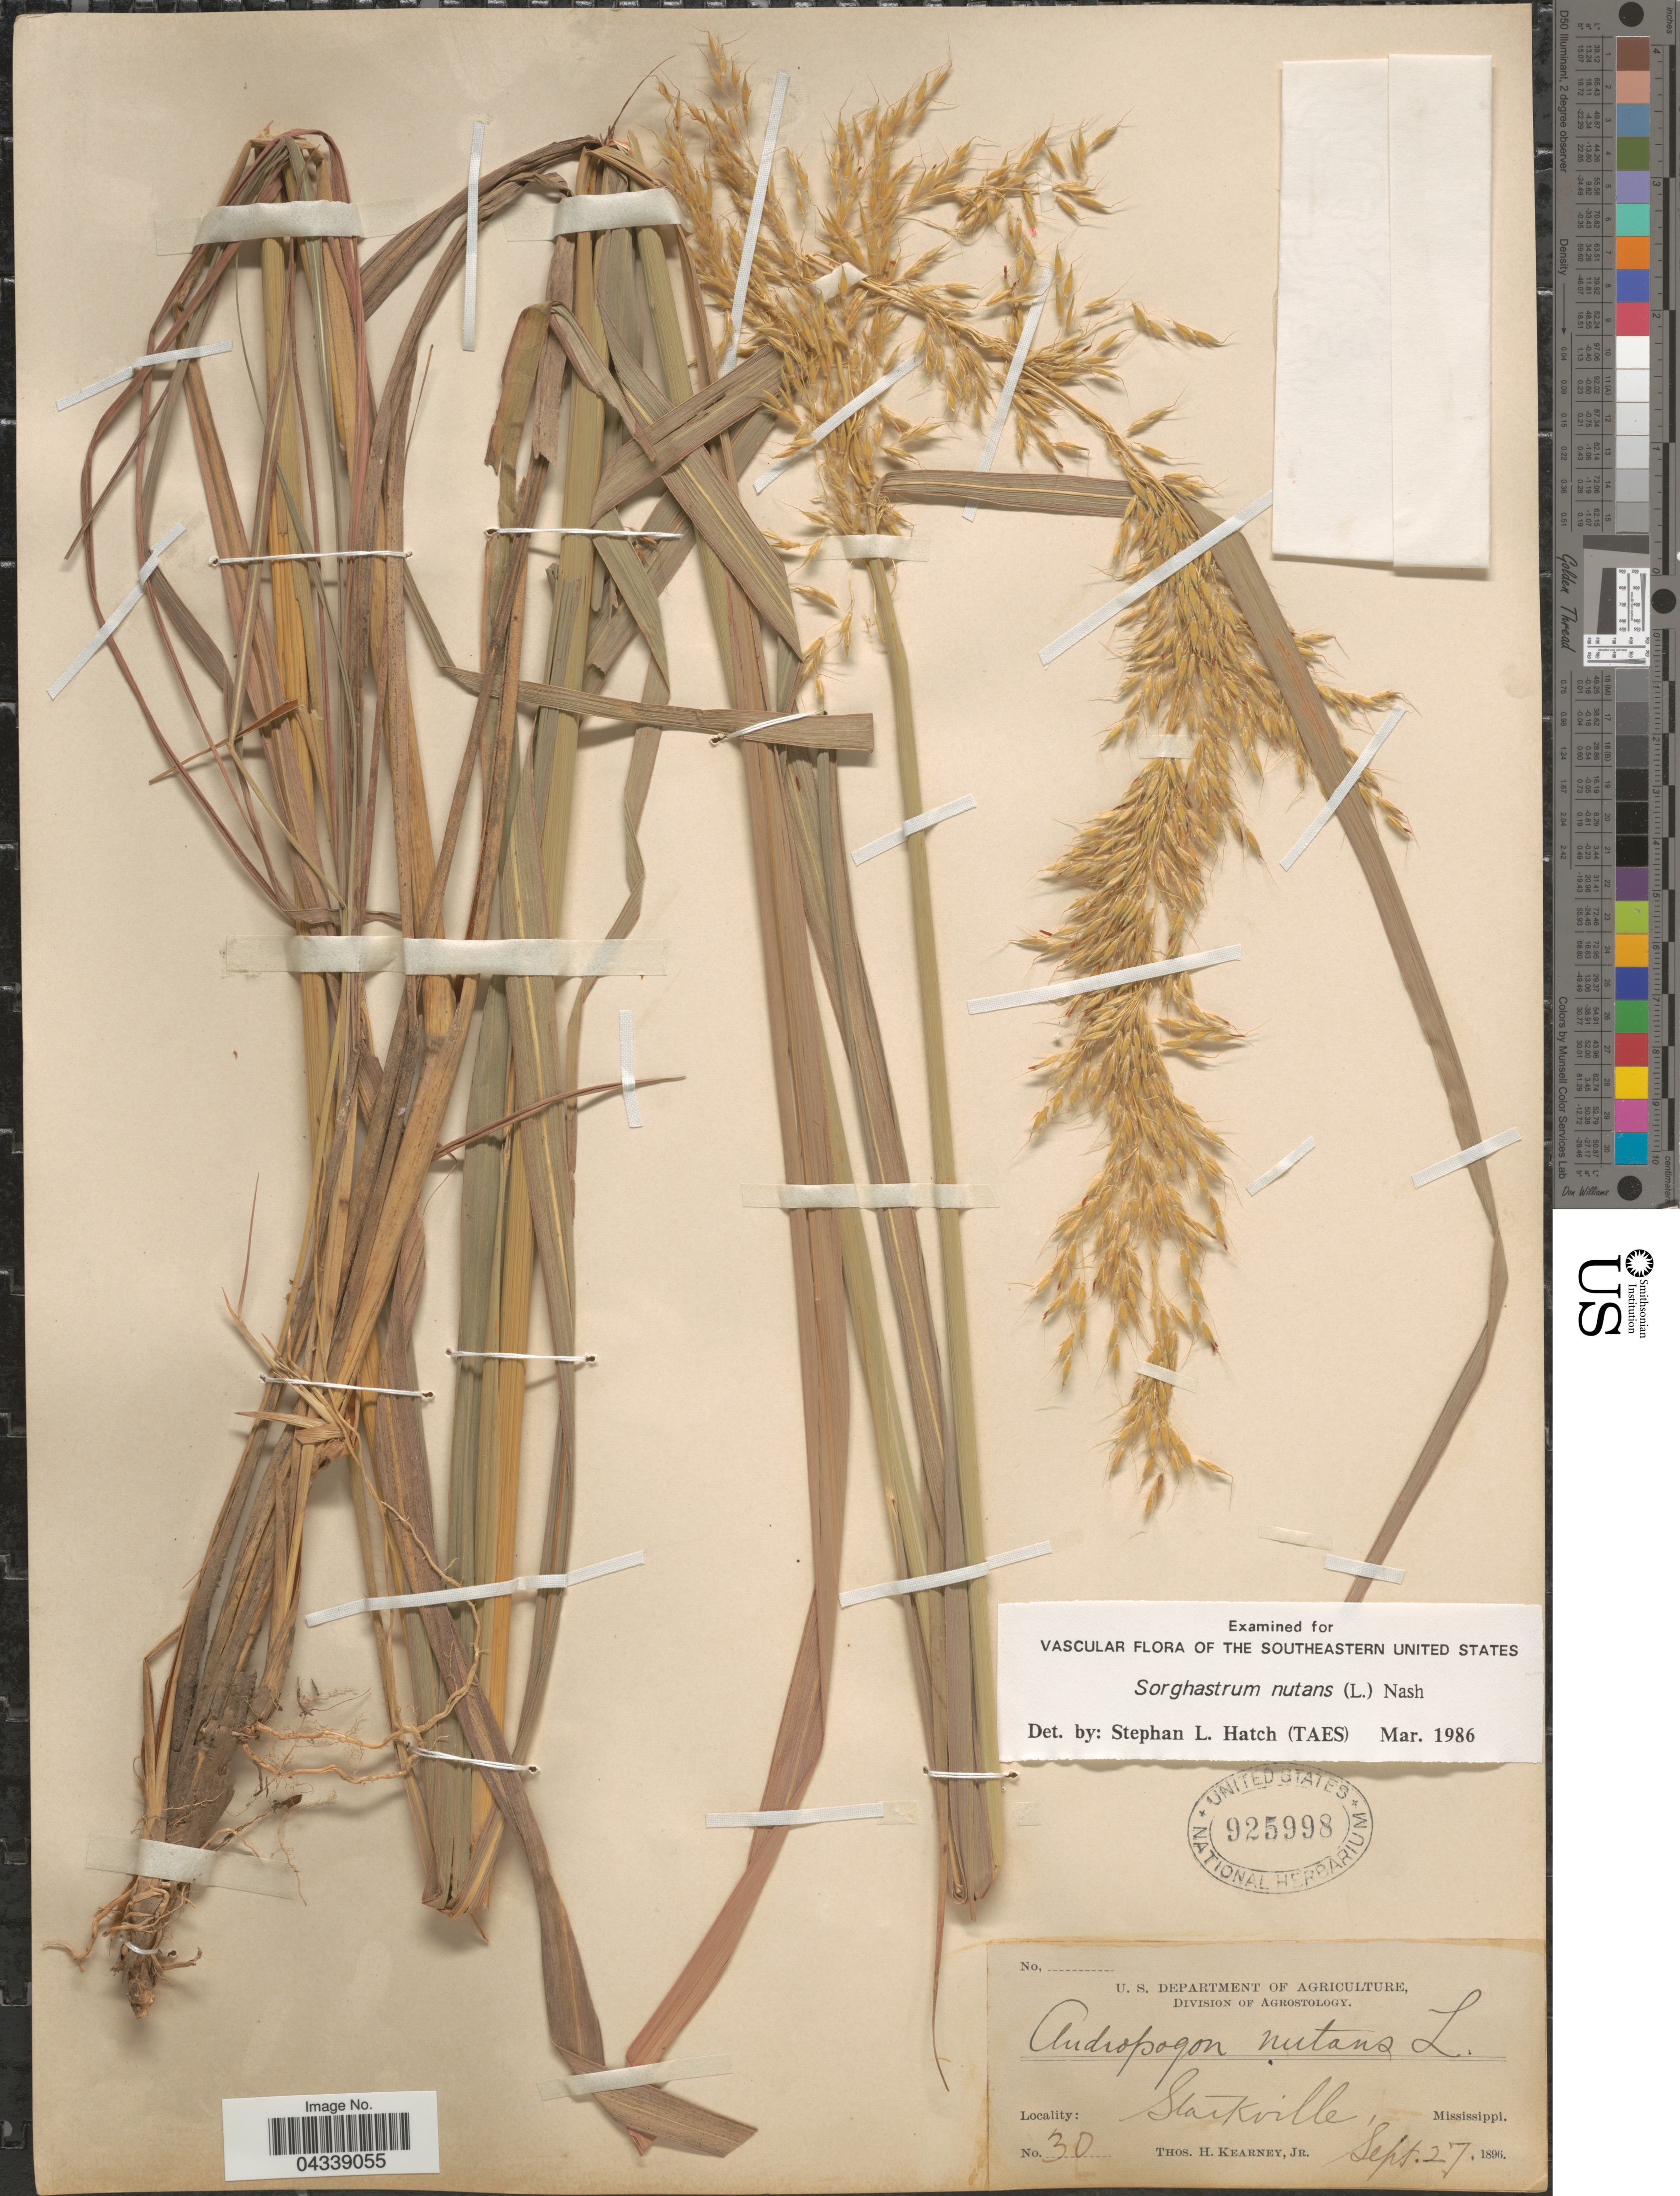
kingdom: Plantae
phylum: Tracheophyta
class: Liliopsida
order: Poales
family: Poaceae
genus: Sorghastrum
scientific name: Sorghastrum nutans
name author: (L.) Nash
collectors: T. H. Kearney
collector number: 30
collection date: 1896-09-27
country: United States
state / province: Mississippi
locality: Starkville.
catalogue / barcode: US 925998